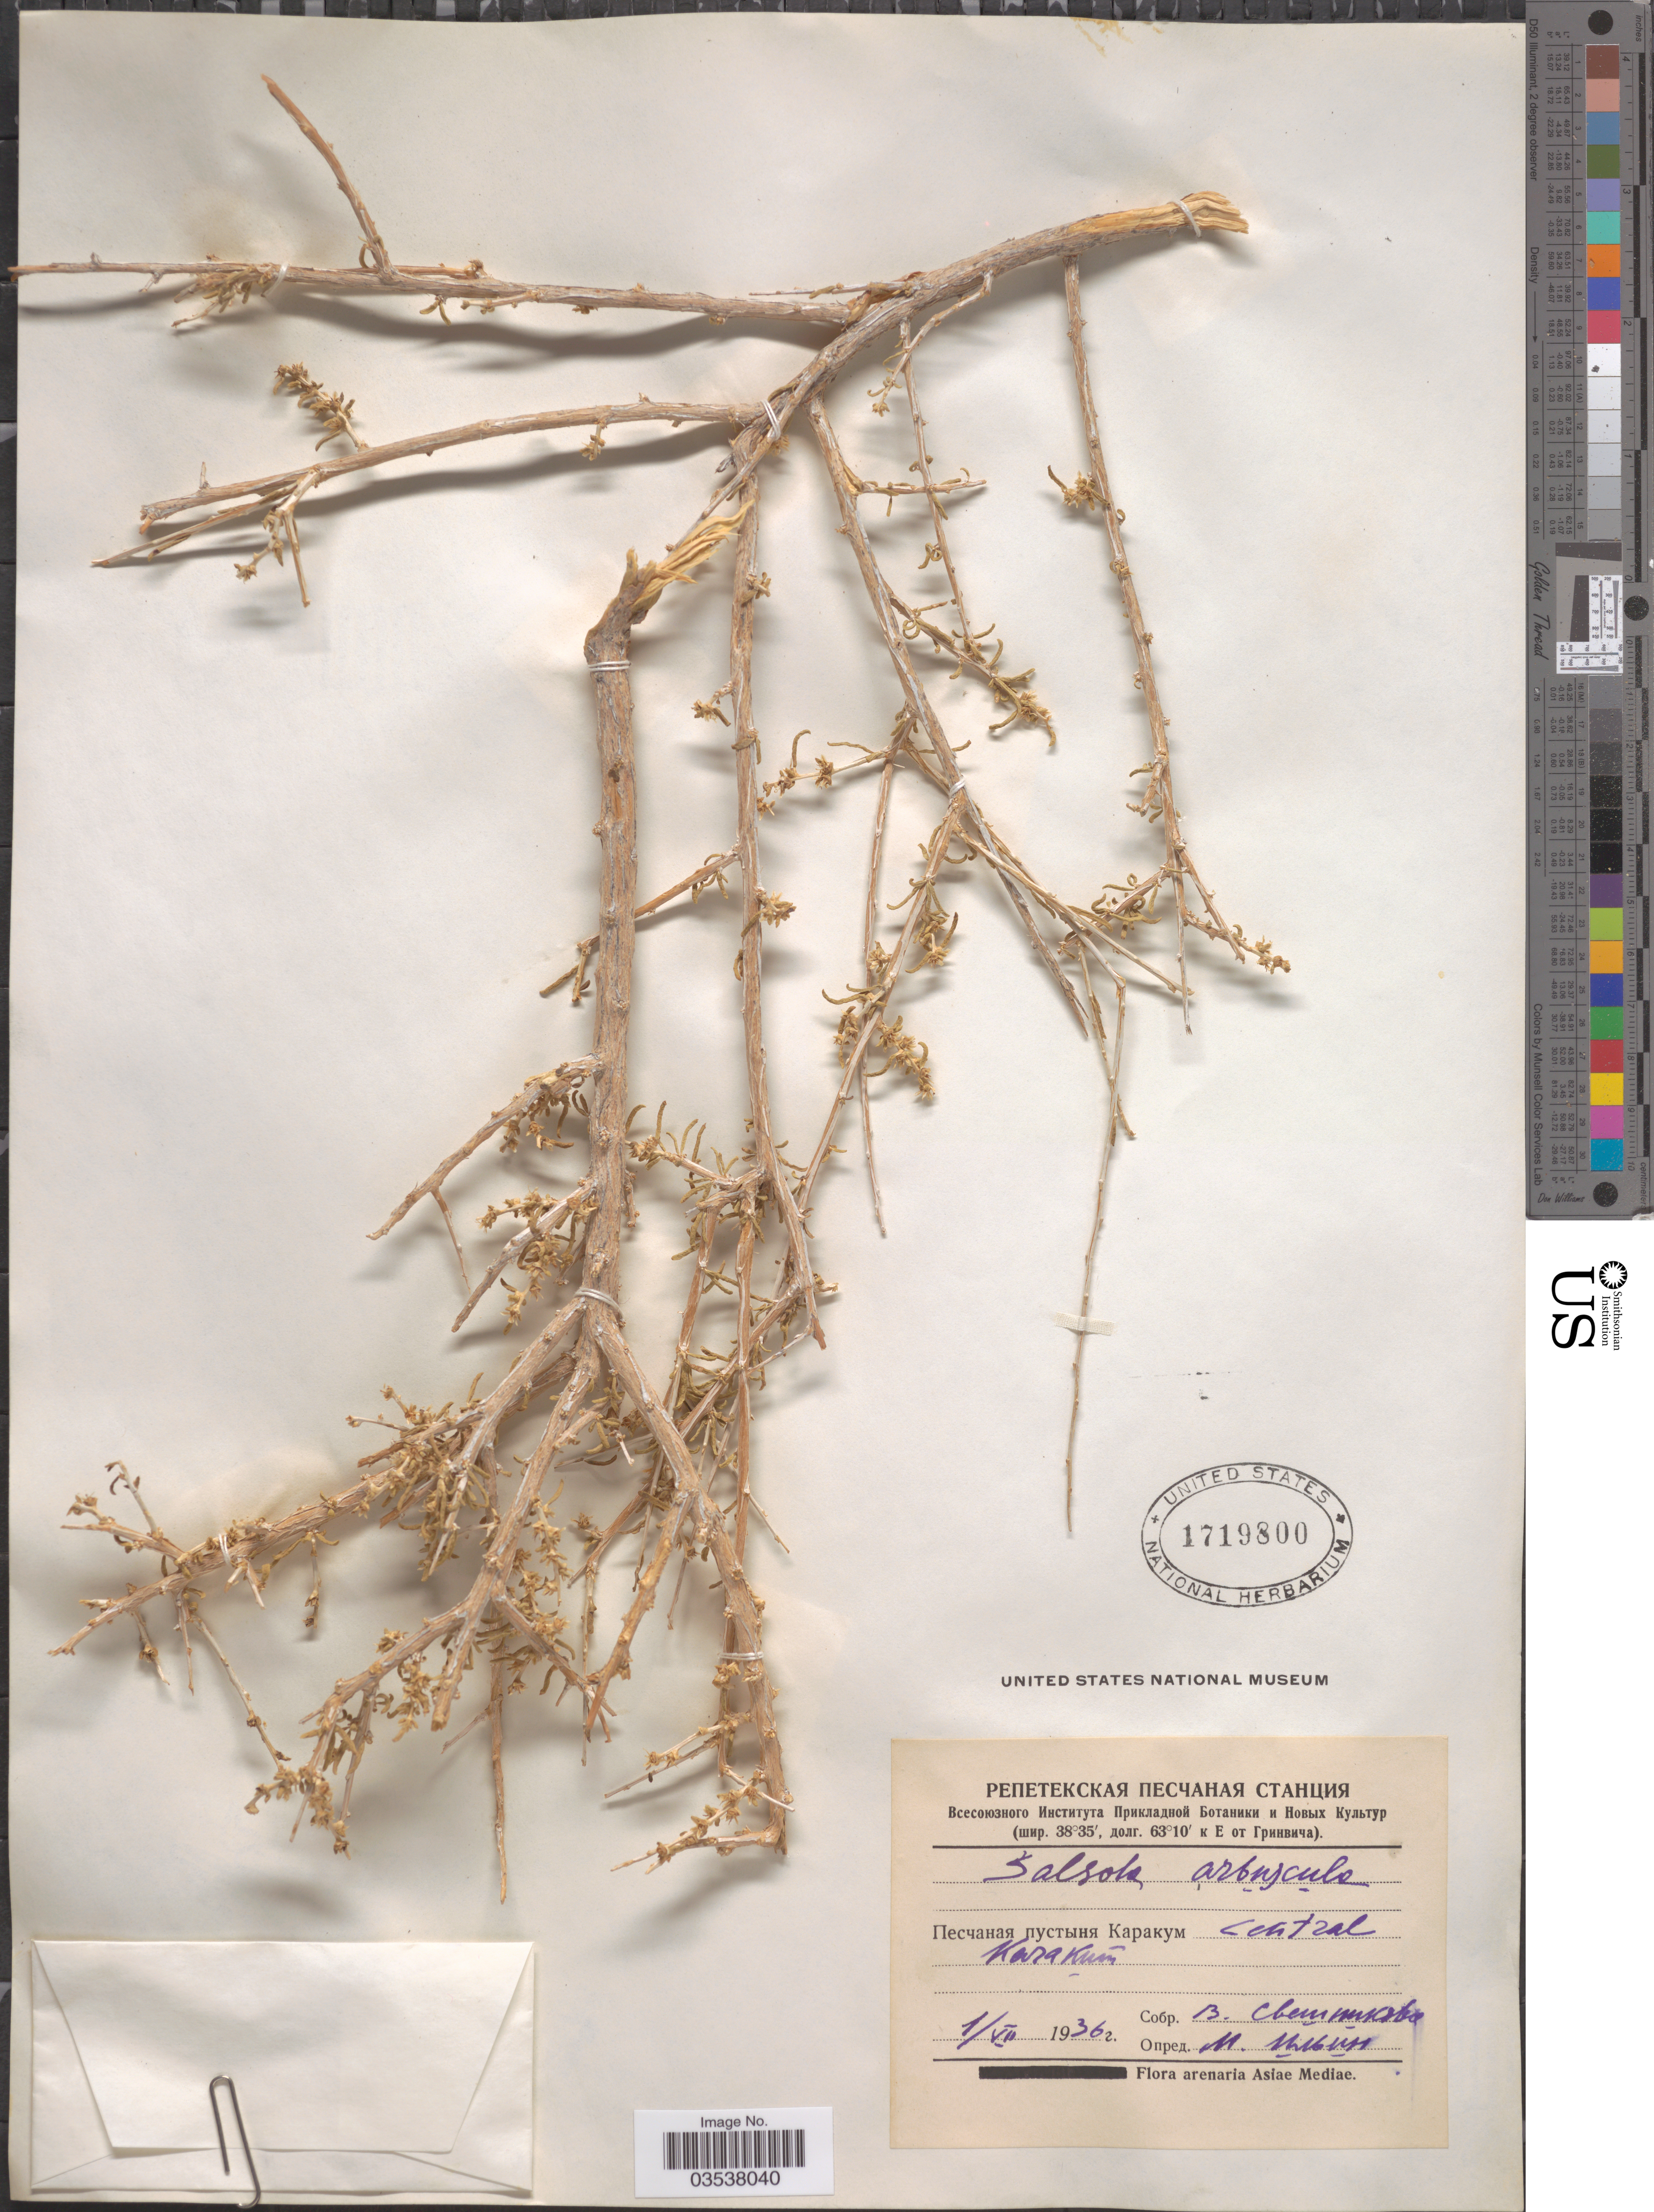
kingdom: Plantae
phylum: Tracheophyta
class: Magnoliopsida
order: Caryophyllales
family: Amaranthaceae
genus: Xylosalsola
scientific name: Xylosalsola arbuscula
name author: (Pall.) Tzvelev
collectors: V. Svetnikova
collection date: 1936-07-01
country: Turkmenistan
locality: Central Karakum Desert.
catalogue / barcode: US 1719800